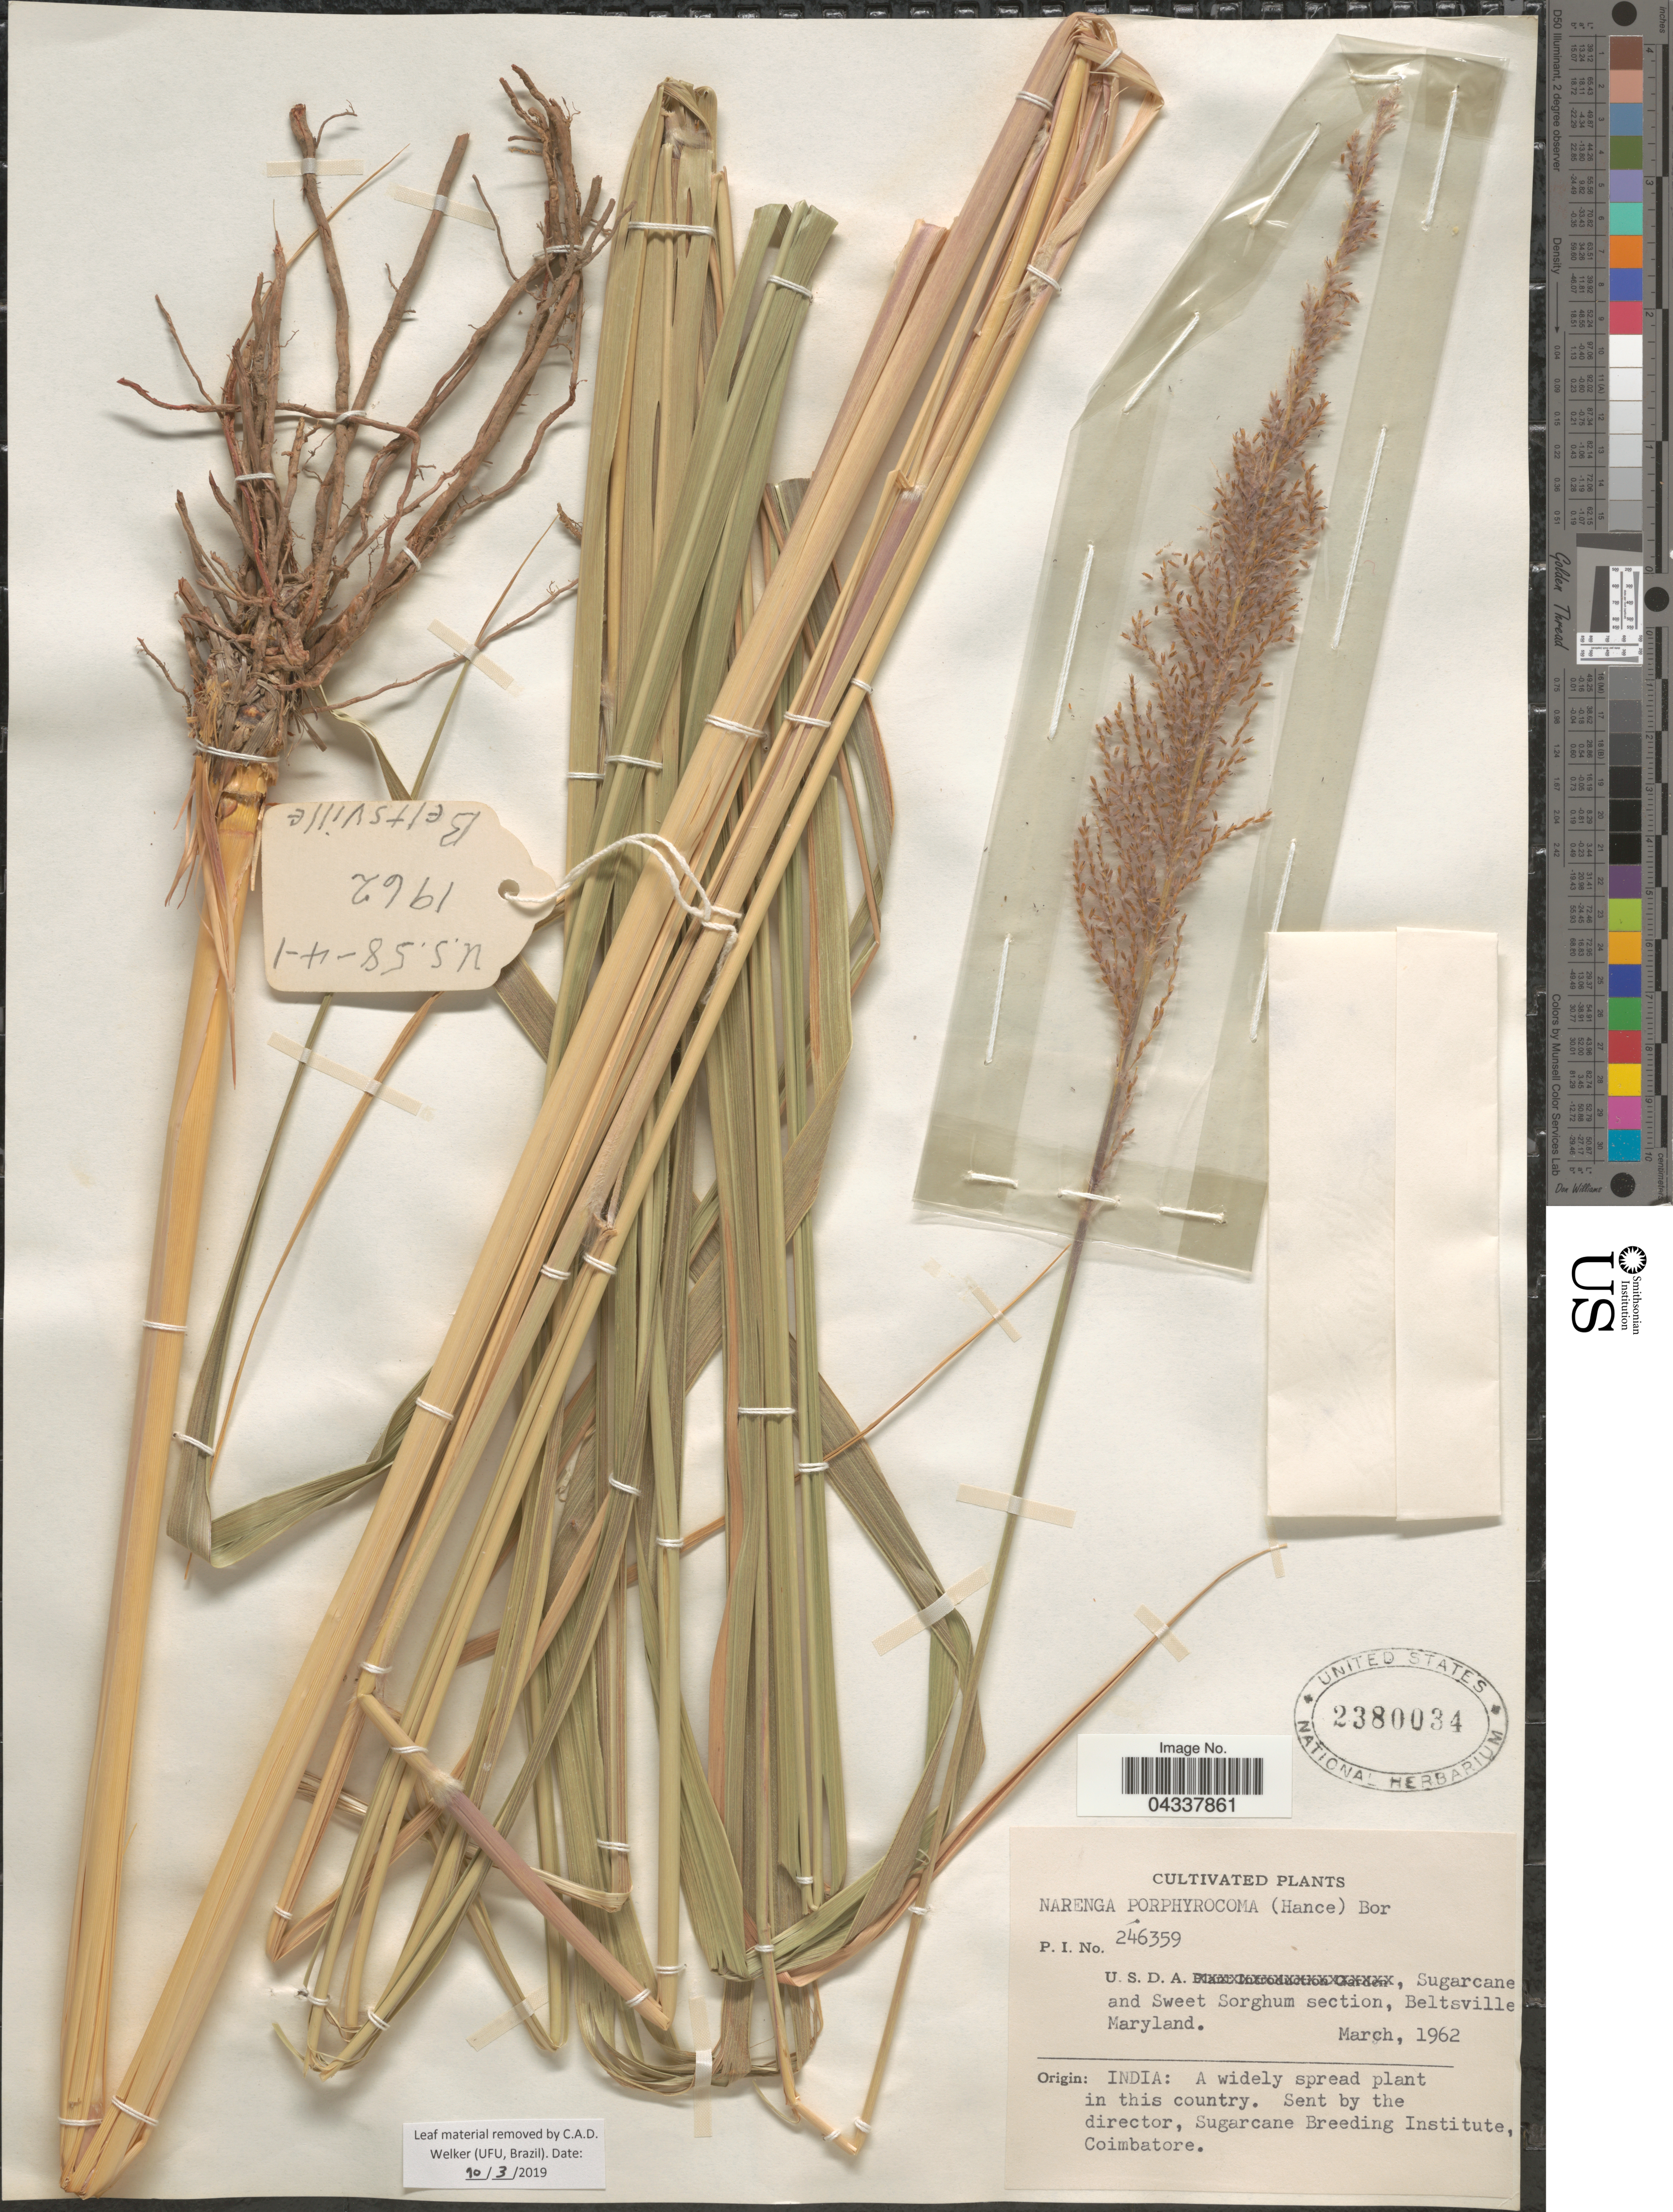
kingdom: Plantae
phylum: Tracheophyta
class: Liliopsida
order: Poales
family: Poaceae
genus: Narenga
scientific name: Narenga porphyrocoma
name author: (Hance) Bor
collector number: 246359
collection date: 1962-03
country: United States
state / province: Maryland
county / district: Prince George's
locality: U. S. D. A., Sugarcane and Sweet Sorghum section, Beltsville.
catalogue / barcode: US 2380034